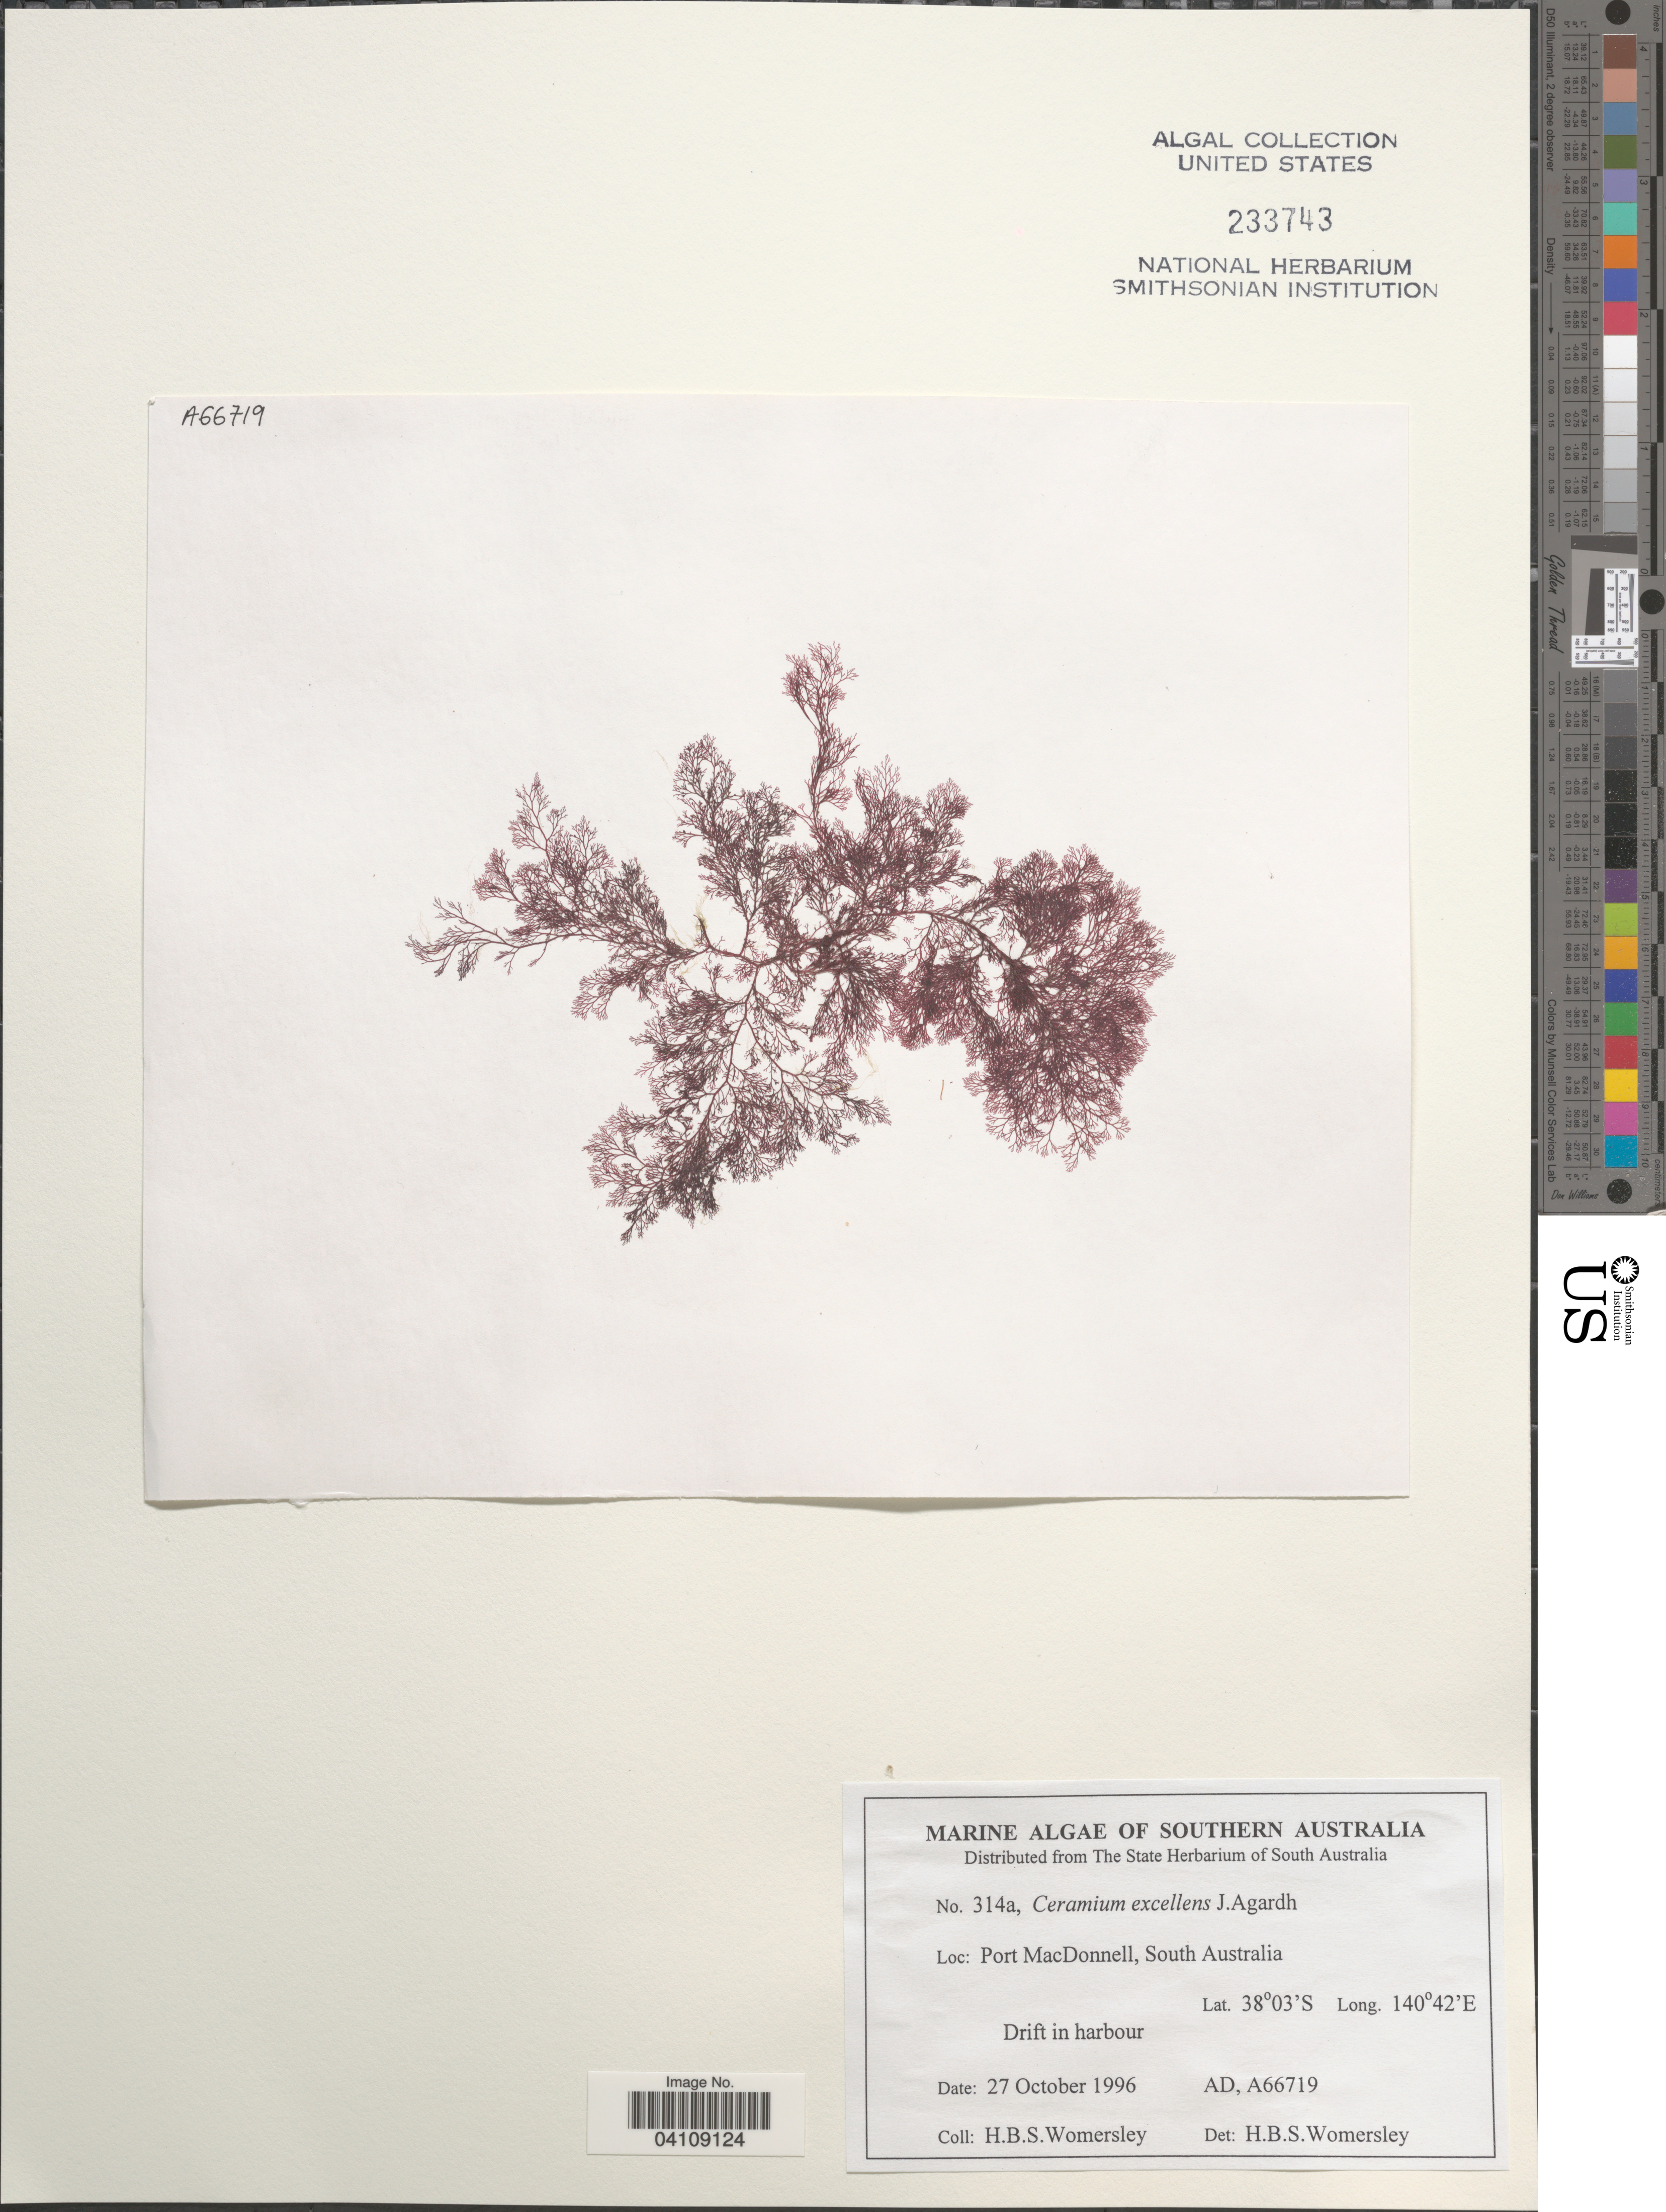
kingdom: Plantae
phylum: Rhodophyta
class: Florideophyceae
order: Ceramiales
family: Ceramiaceae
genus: Ceramium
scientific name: Ceramium excellens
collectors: H. B. S. Womersley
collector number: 314a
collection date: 1996-10-27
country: Australia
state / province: South Australia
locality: Southern Australia. Port MacDonnell.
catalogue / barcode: US 233743